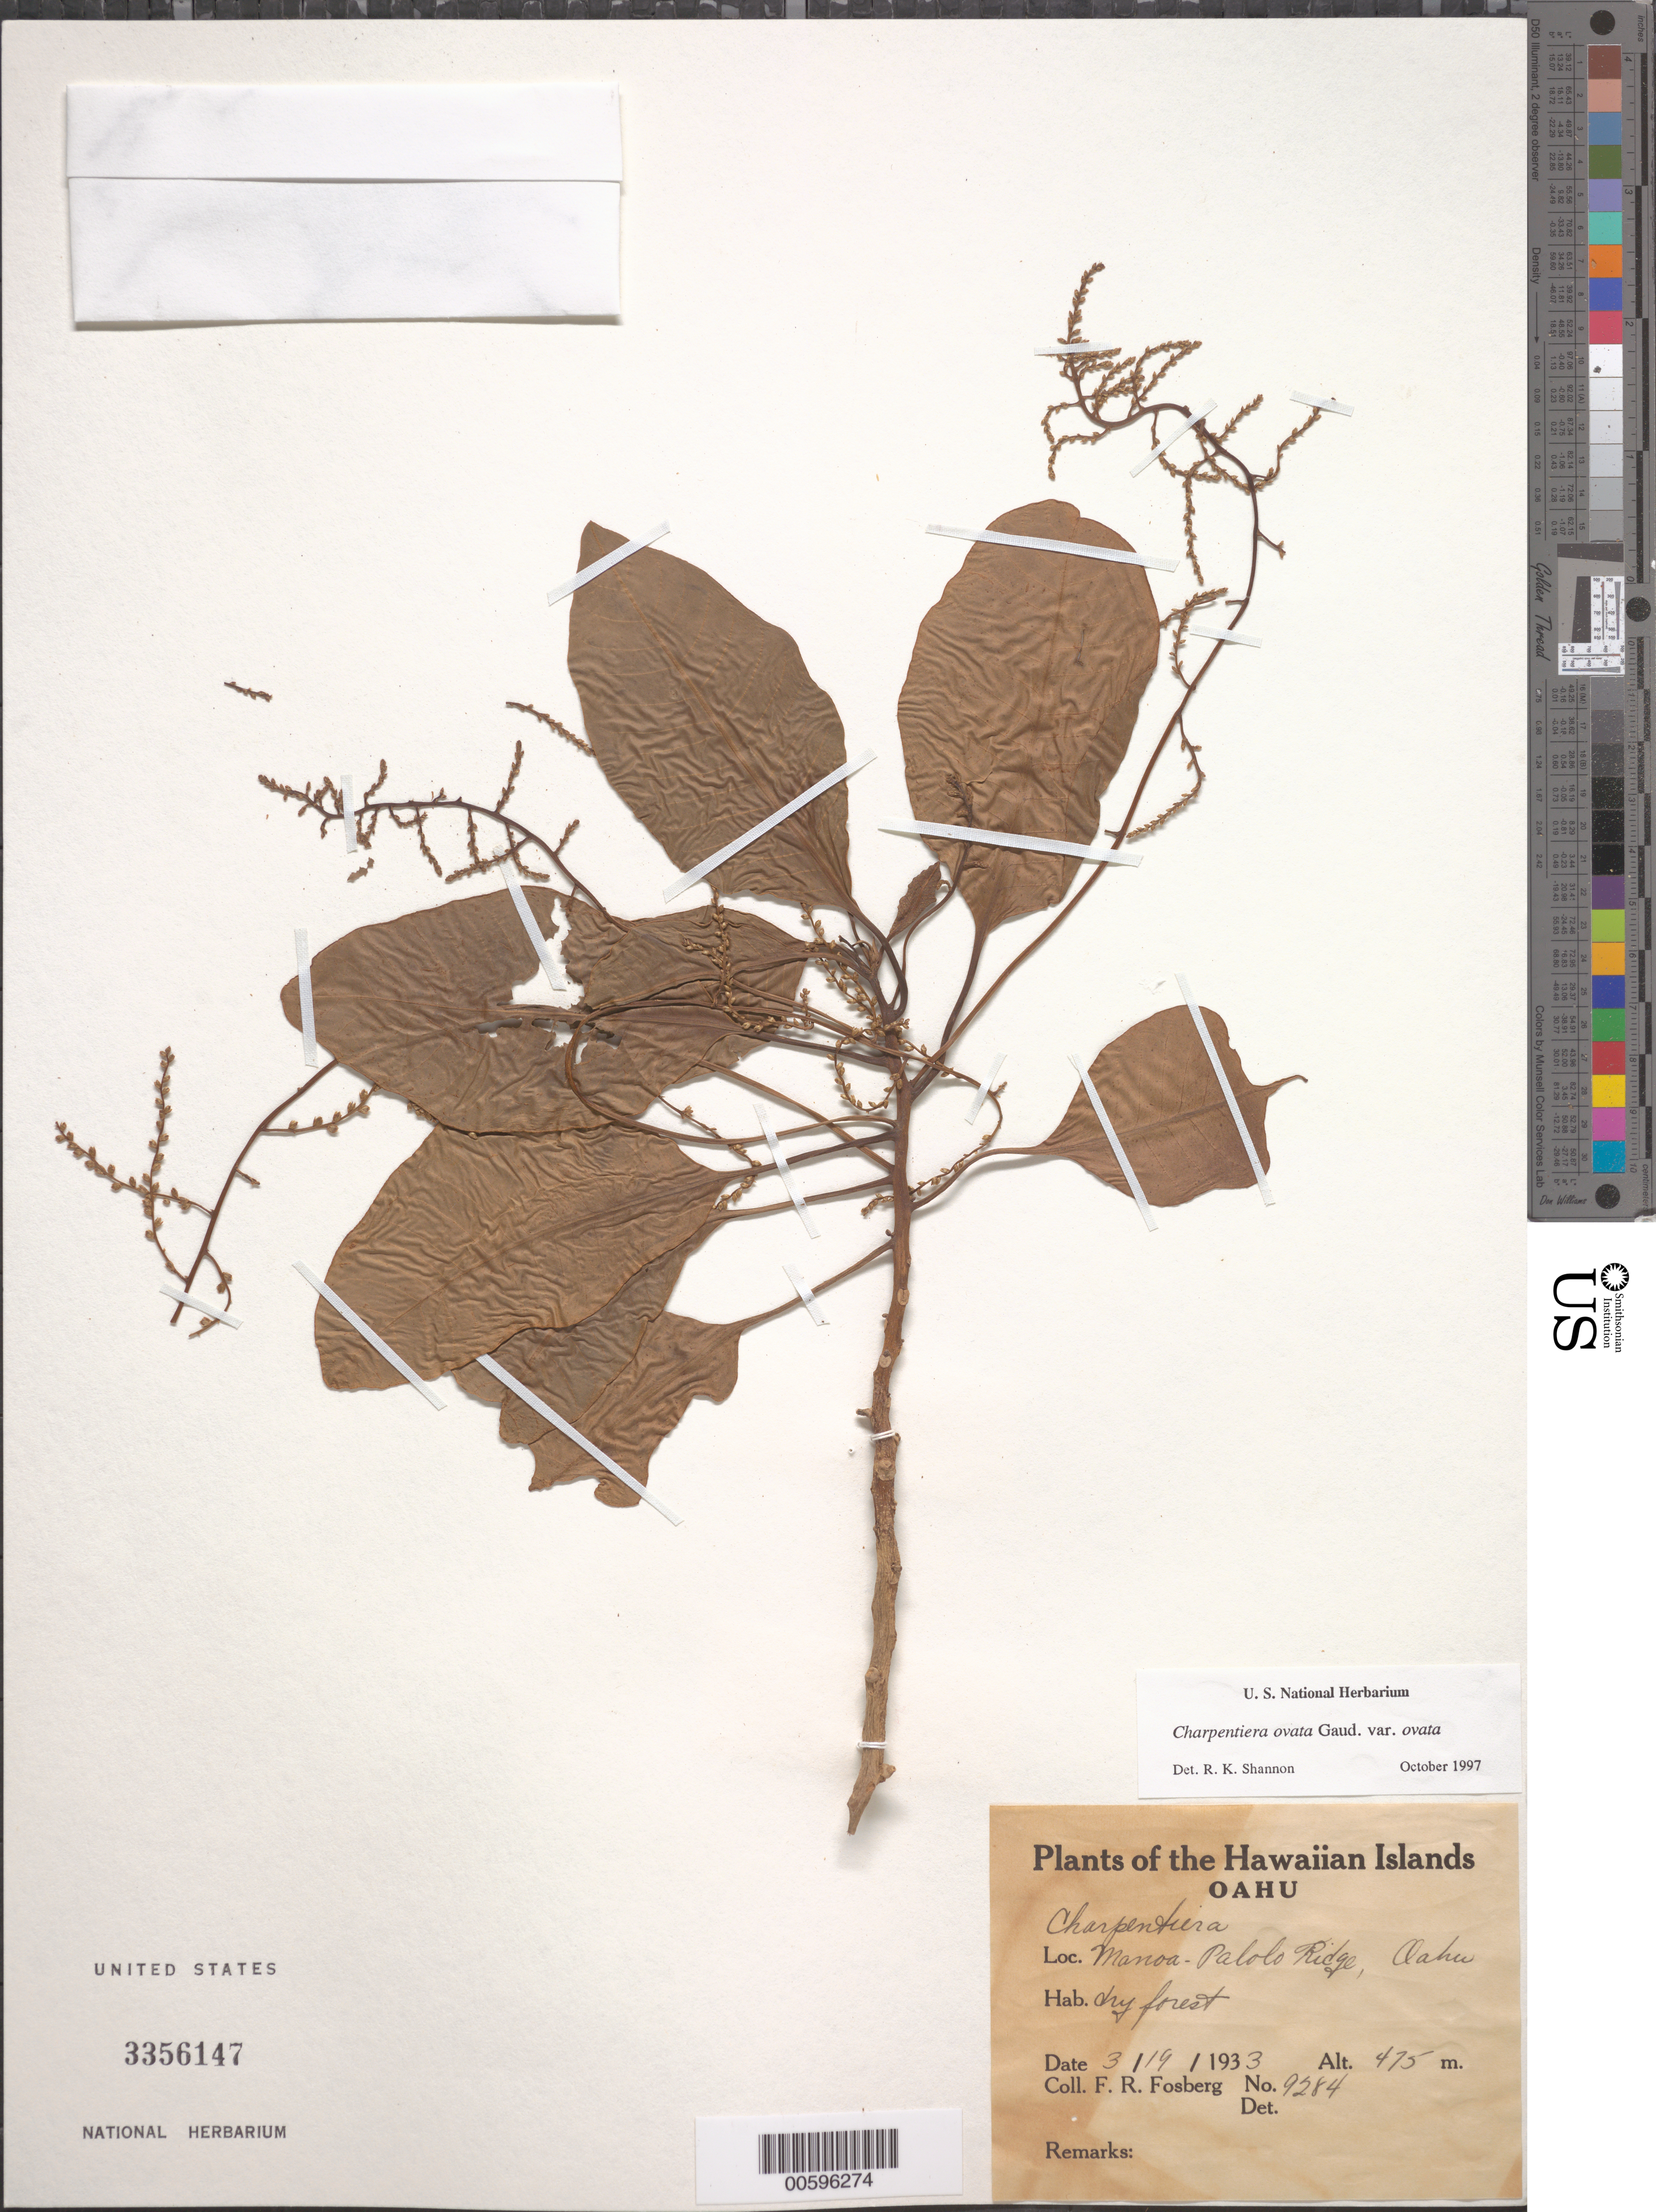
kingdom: Plantae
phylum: Tracheophyta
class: Magnoliopsida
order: Caryophyllales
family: Amaranthaceae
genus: Charpentiera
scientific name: Charpentiera ovata var. ovata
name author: Gaudich.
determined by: Shannon, R. K., (UNITED STATES)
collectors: F. R. Fosberg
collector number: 9284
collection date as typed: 19 Mar 1933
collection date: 1933-03-19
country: United States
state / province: Hawaii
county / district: Honolulu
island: Oahu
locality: Manoa-Palolo Ridge.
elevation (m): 475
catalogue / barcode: US 3356147